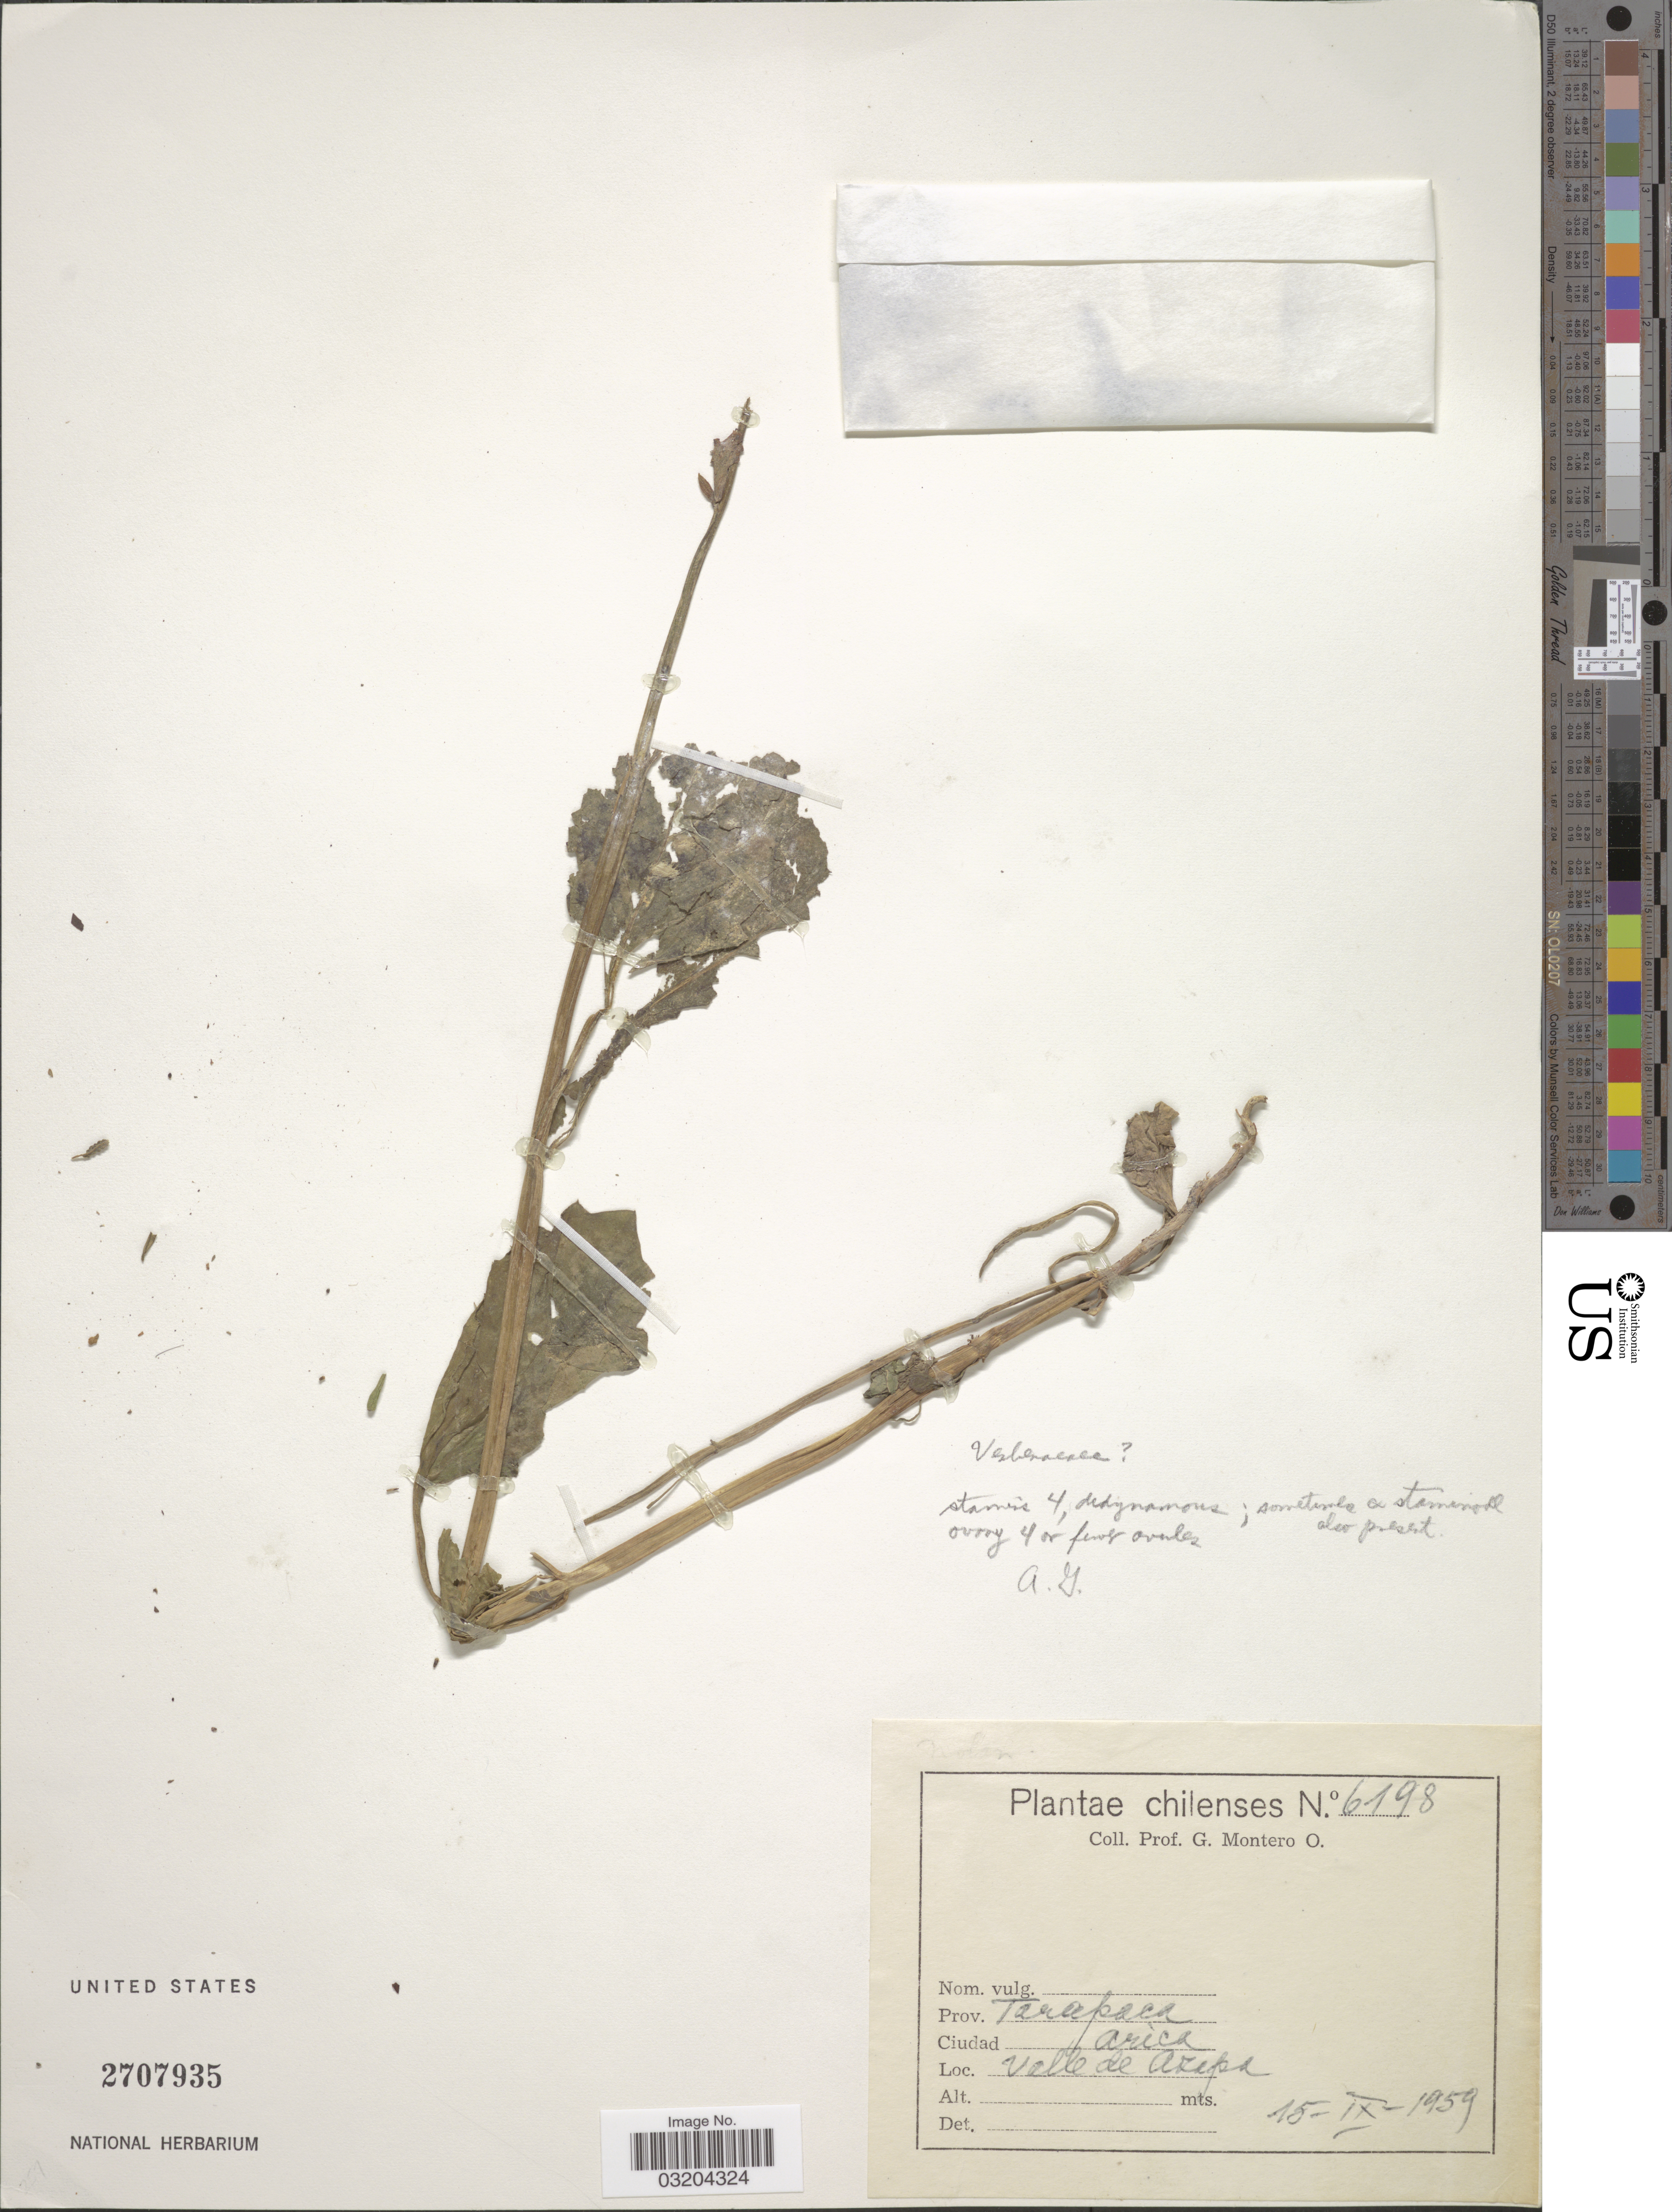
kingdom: Plantae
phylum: Tracheophyta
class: Magnoliopsida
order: Lamiales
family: Verbenaceae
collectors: G. Montero O.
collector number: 6198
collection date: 1959-09-15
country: Chile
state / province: Tarapacá (I)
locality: Prov. Tarapaca. Valle de Azepa.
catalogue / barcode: US 2707935